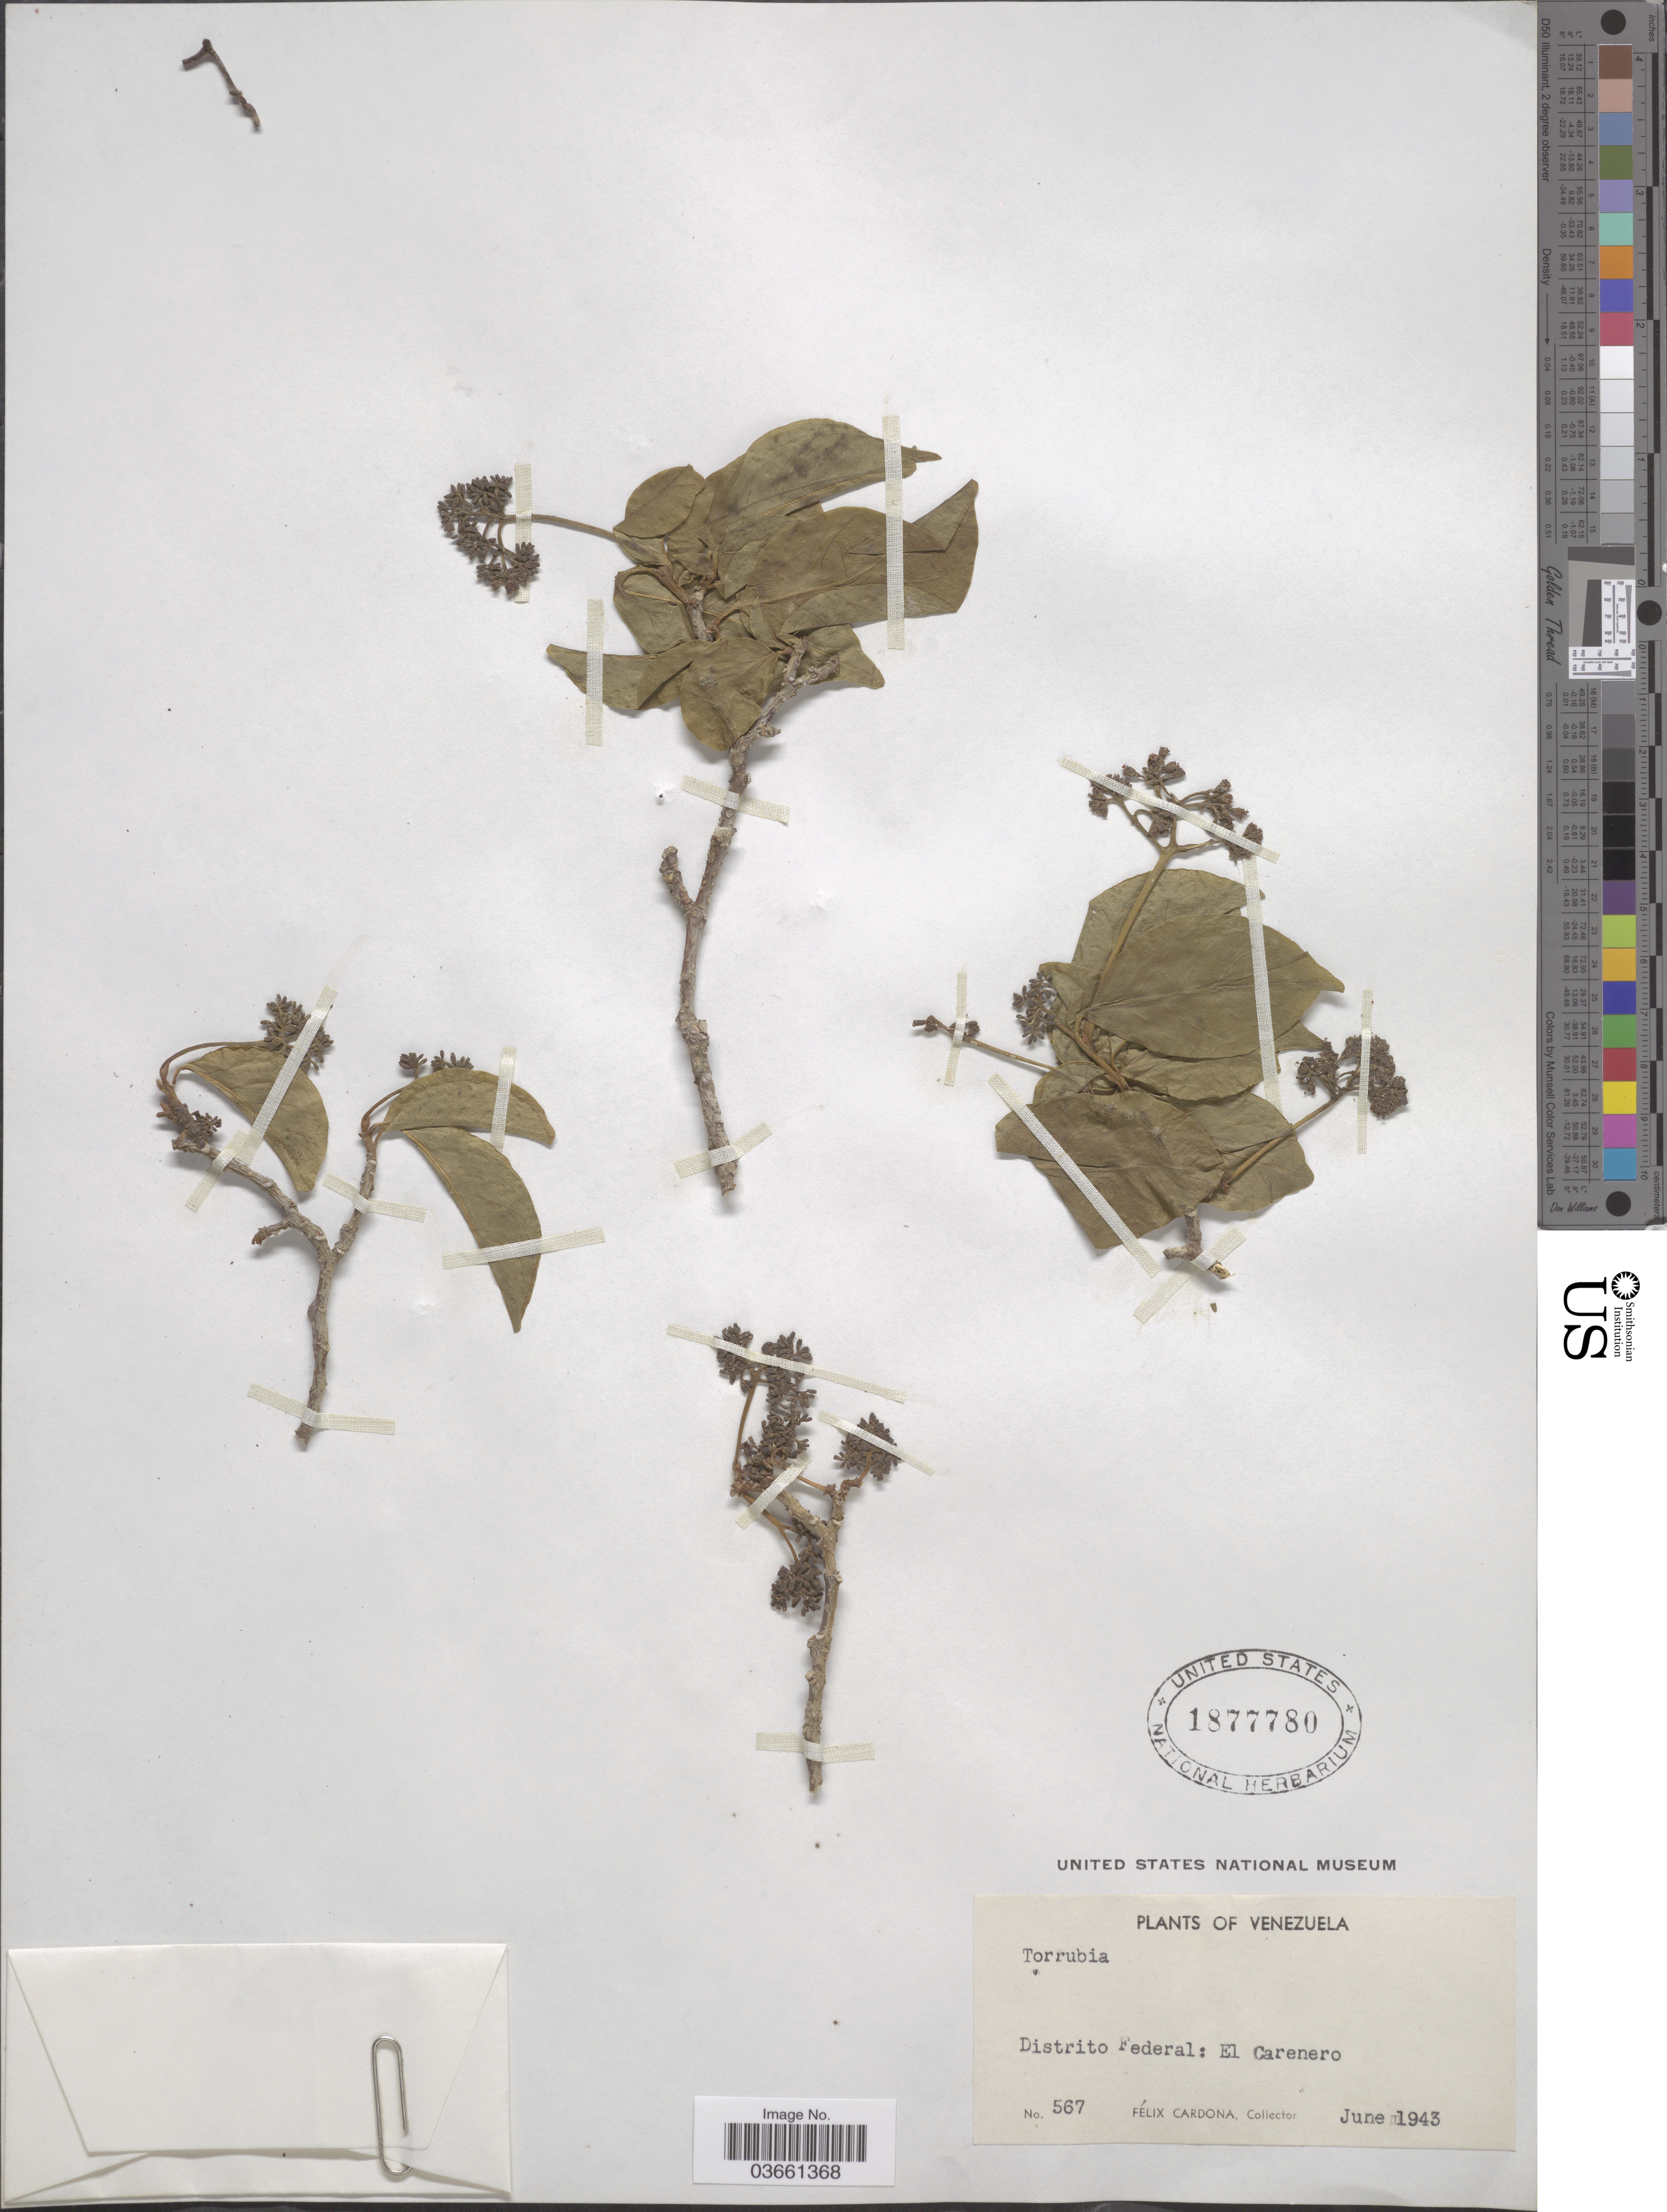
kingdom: Plantae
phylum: Tracheophyta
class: Magnoliopsida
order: Caryophyllales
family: Nyctaginaceae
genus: Guapira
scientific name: Guapira sp.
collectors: F. Cardona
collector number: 567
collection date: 1943-06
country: Venezuela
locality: Distrito Federal: El Carenero.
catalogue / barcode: US 1877780